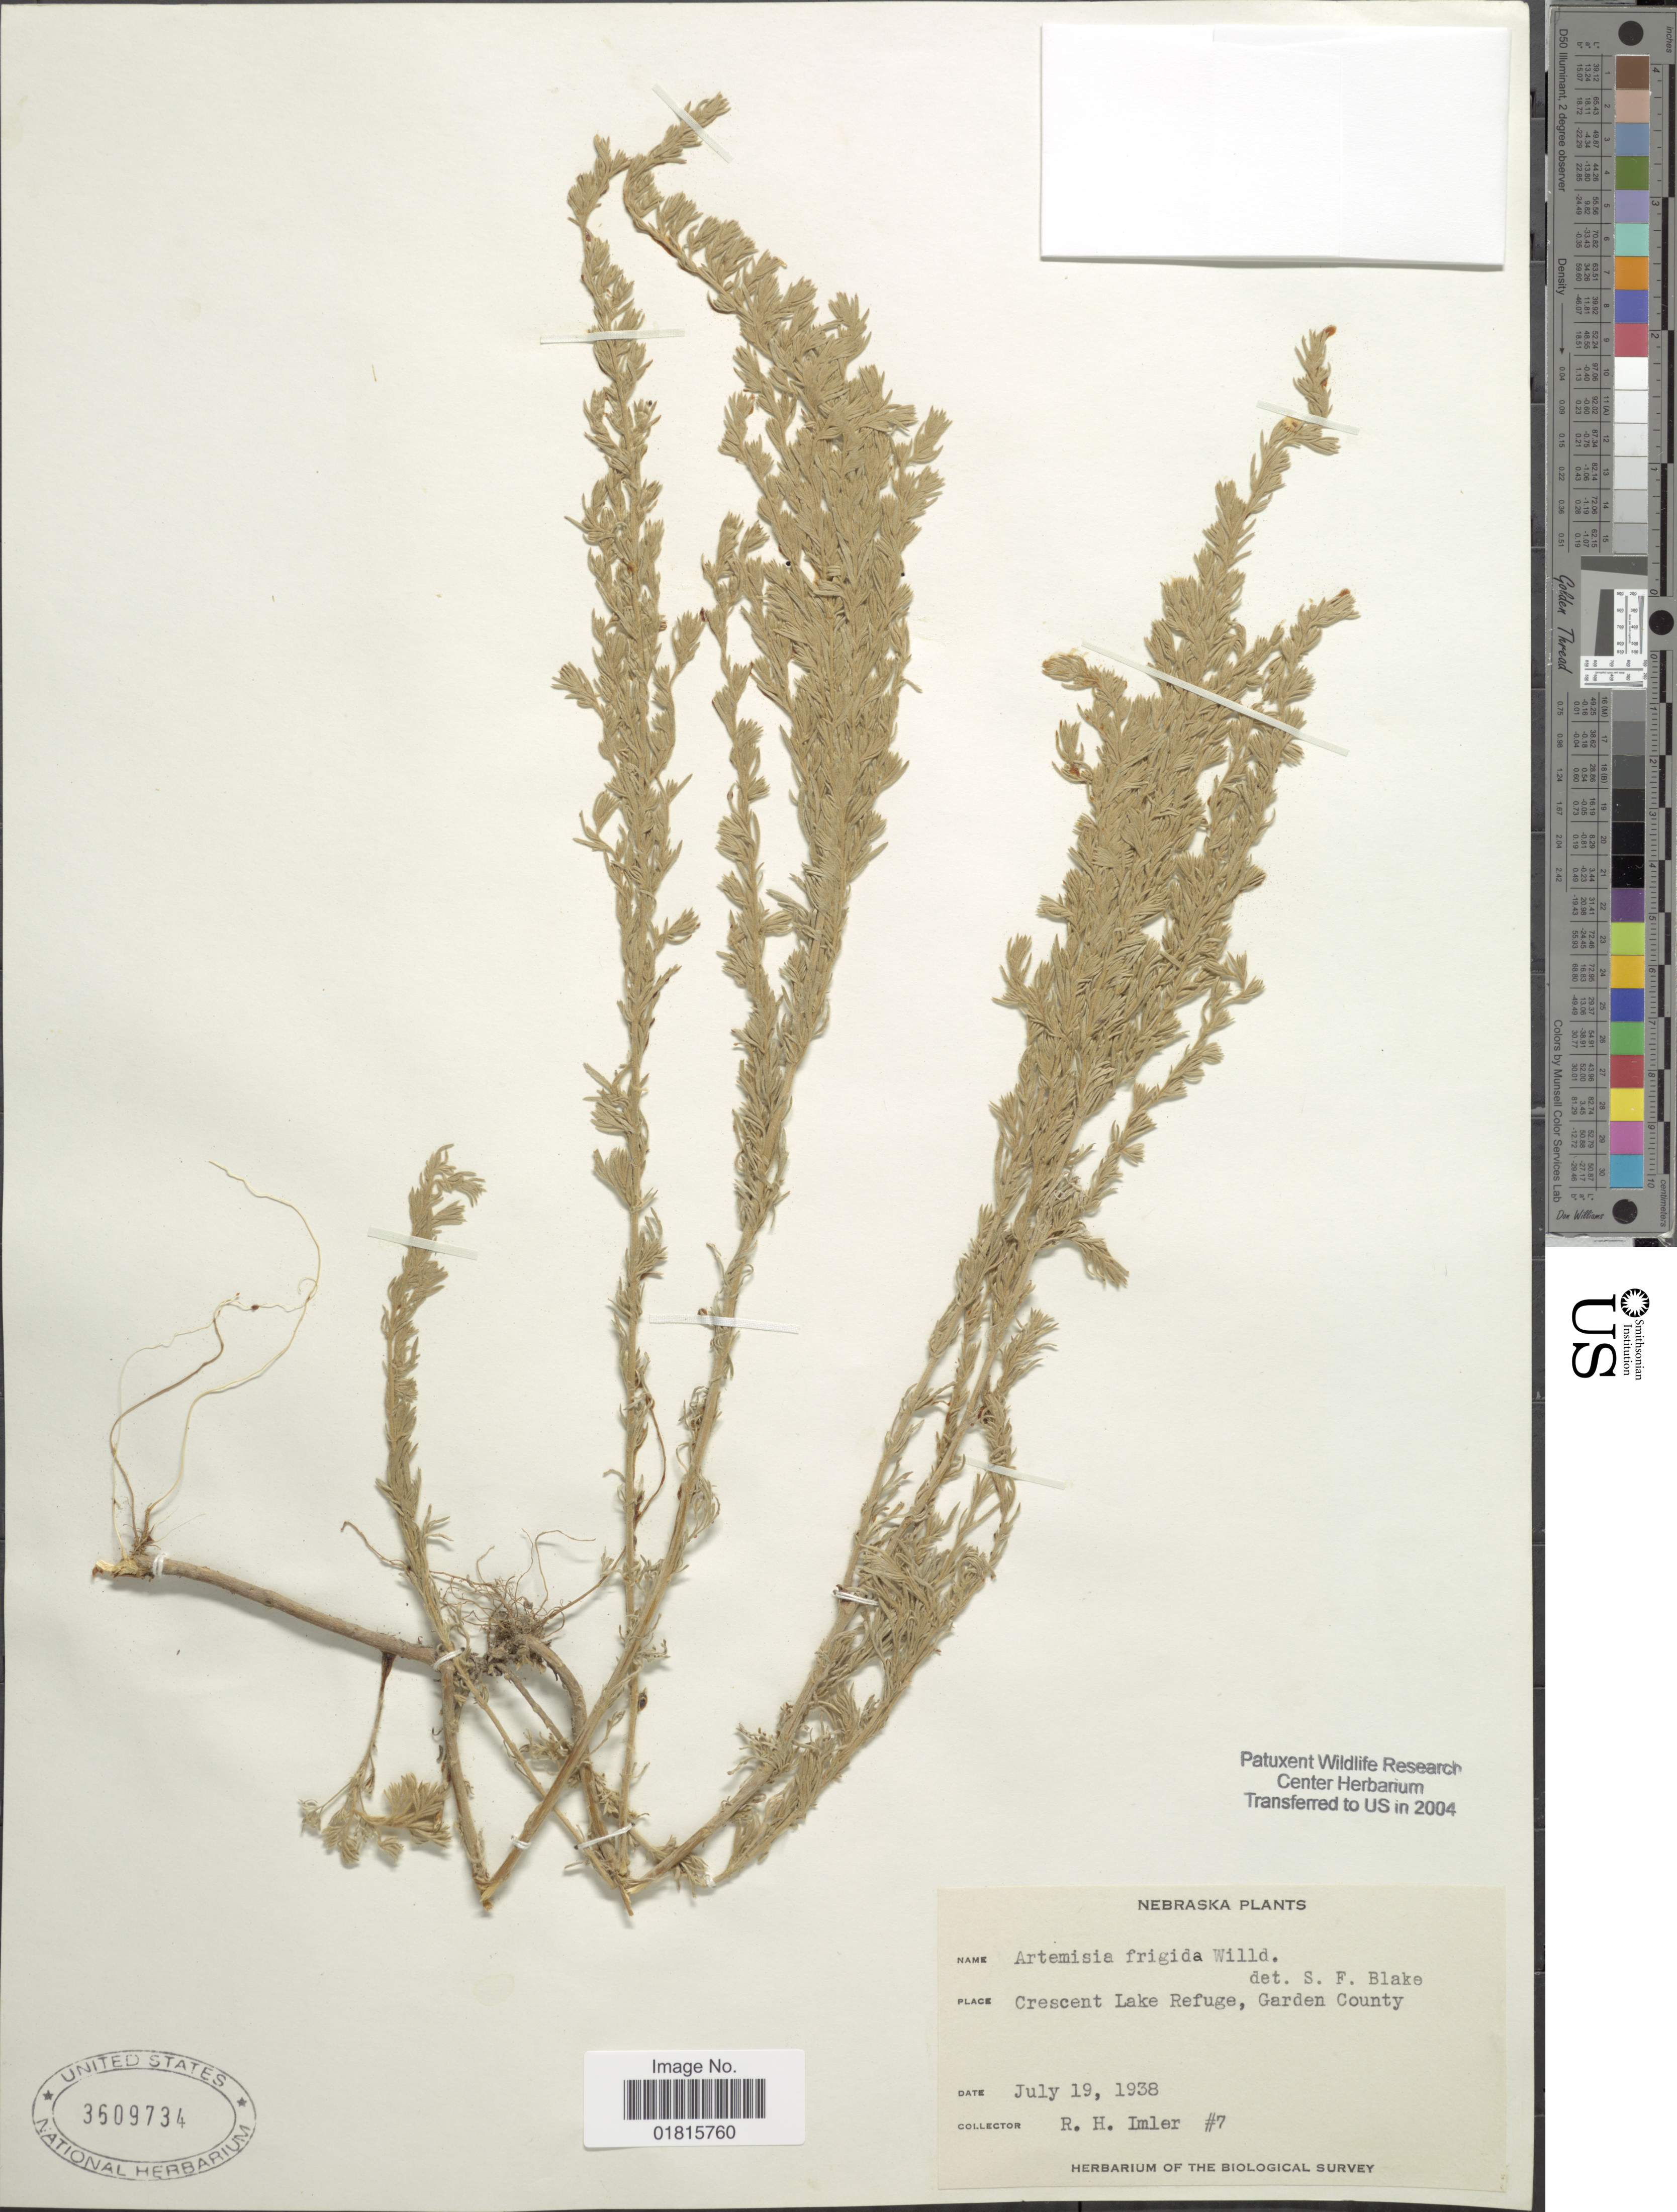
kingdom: Plantae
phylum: Tracheophyta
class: Magnoliopsida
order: Asterales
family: Asteraceae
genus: Artemisia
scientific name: Artemisia frigida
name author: Willd.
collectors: R. Imler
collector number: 7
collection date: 1938-07-19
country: United States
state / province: Nebraska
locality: Crescent Lake Refuge, Garden County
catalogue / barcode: US 3609734